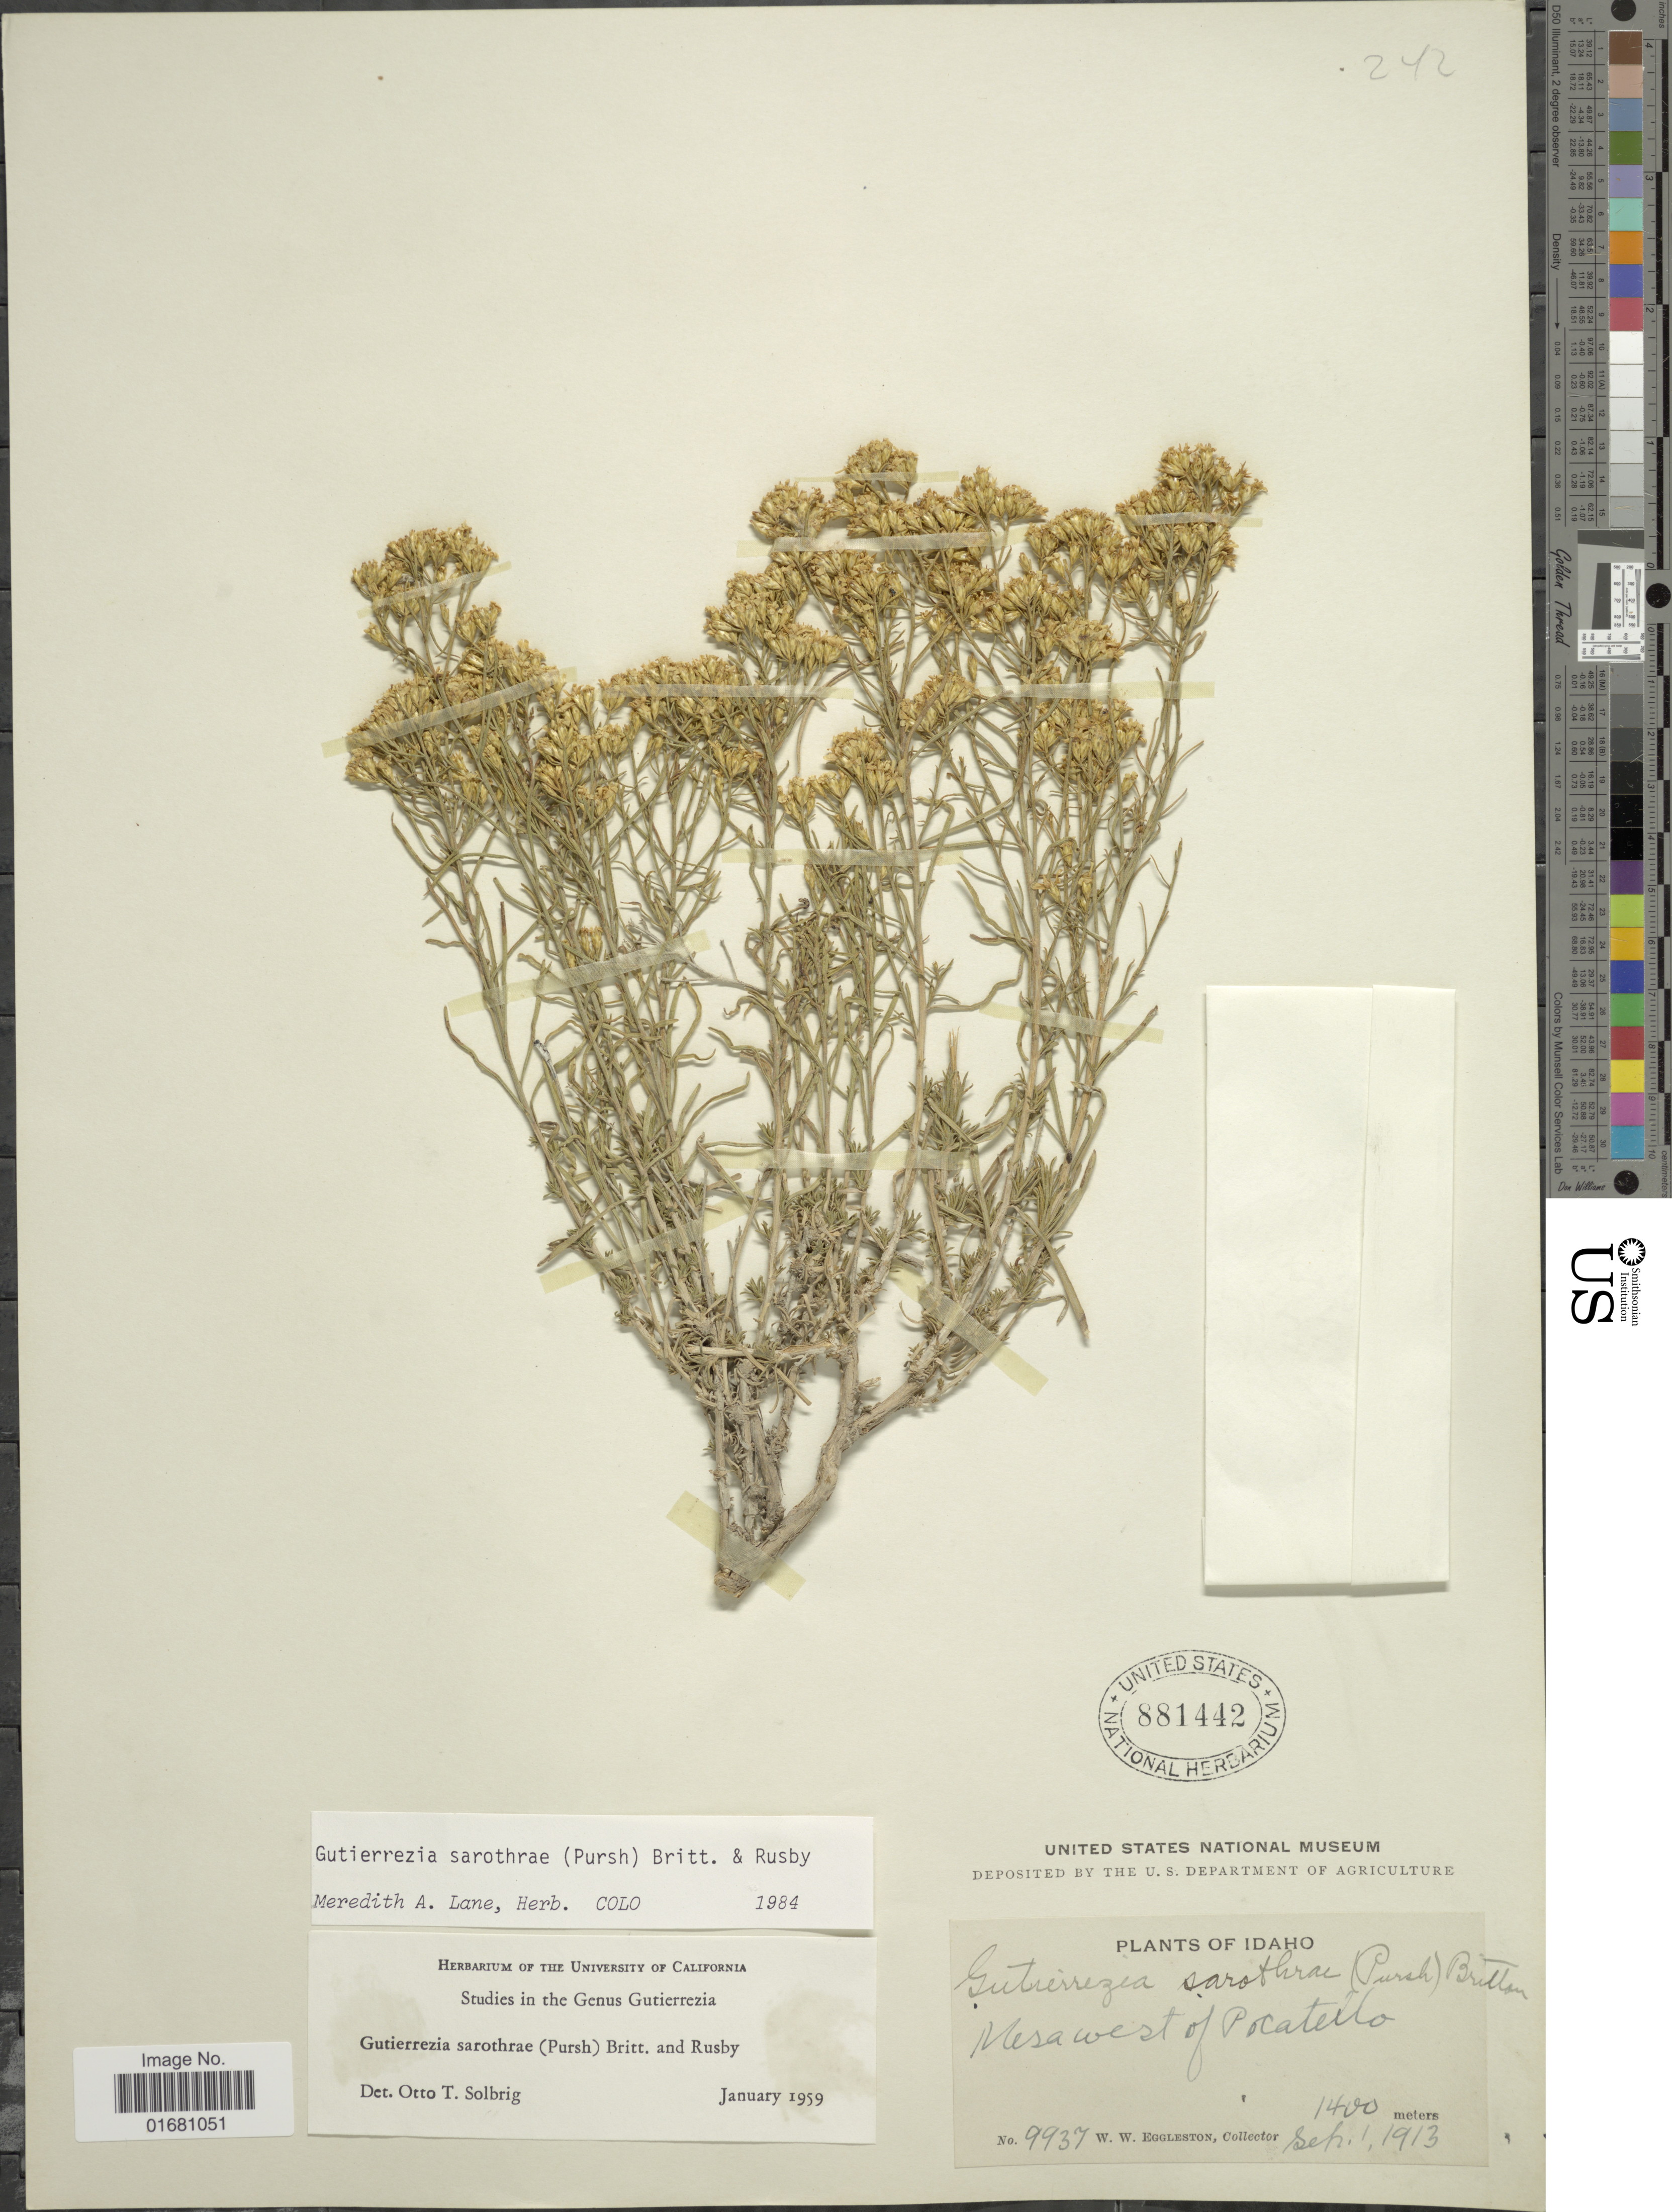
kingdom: Plantae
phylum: Tracheophyta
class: Magnoliopsida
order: Asterales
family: Asteraceae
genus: Gutierrezia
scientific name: Gutierrezia sarothrae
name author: (Pursh) Britton & Rusby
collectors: W. W. Eggleston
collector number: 9937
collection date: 1913-09-01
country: United States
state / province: Idaho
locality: Mesa west of Pocatello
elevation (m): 1400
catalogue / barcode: US 881442